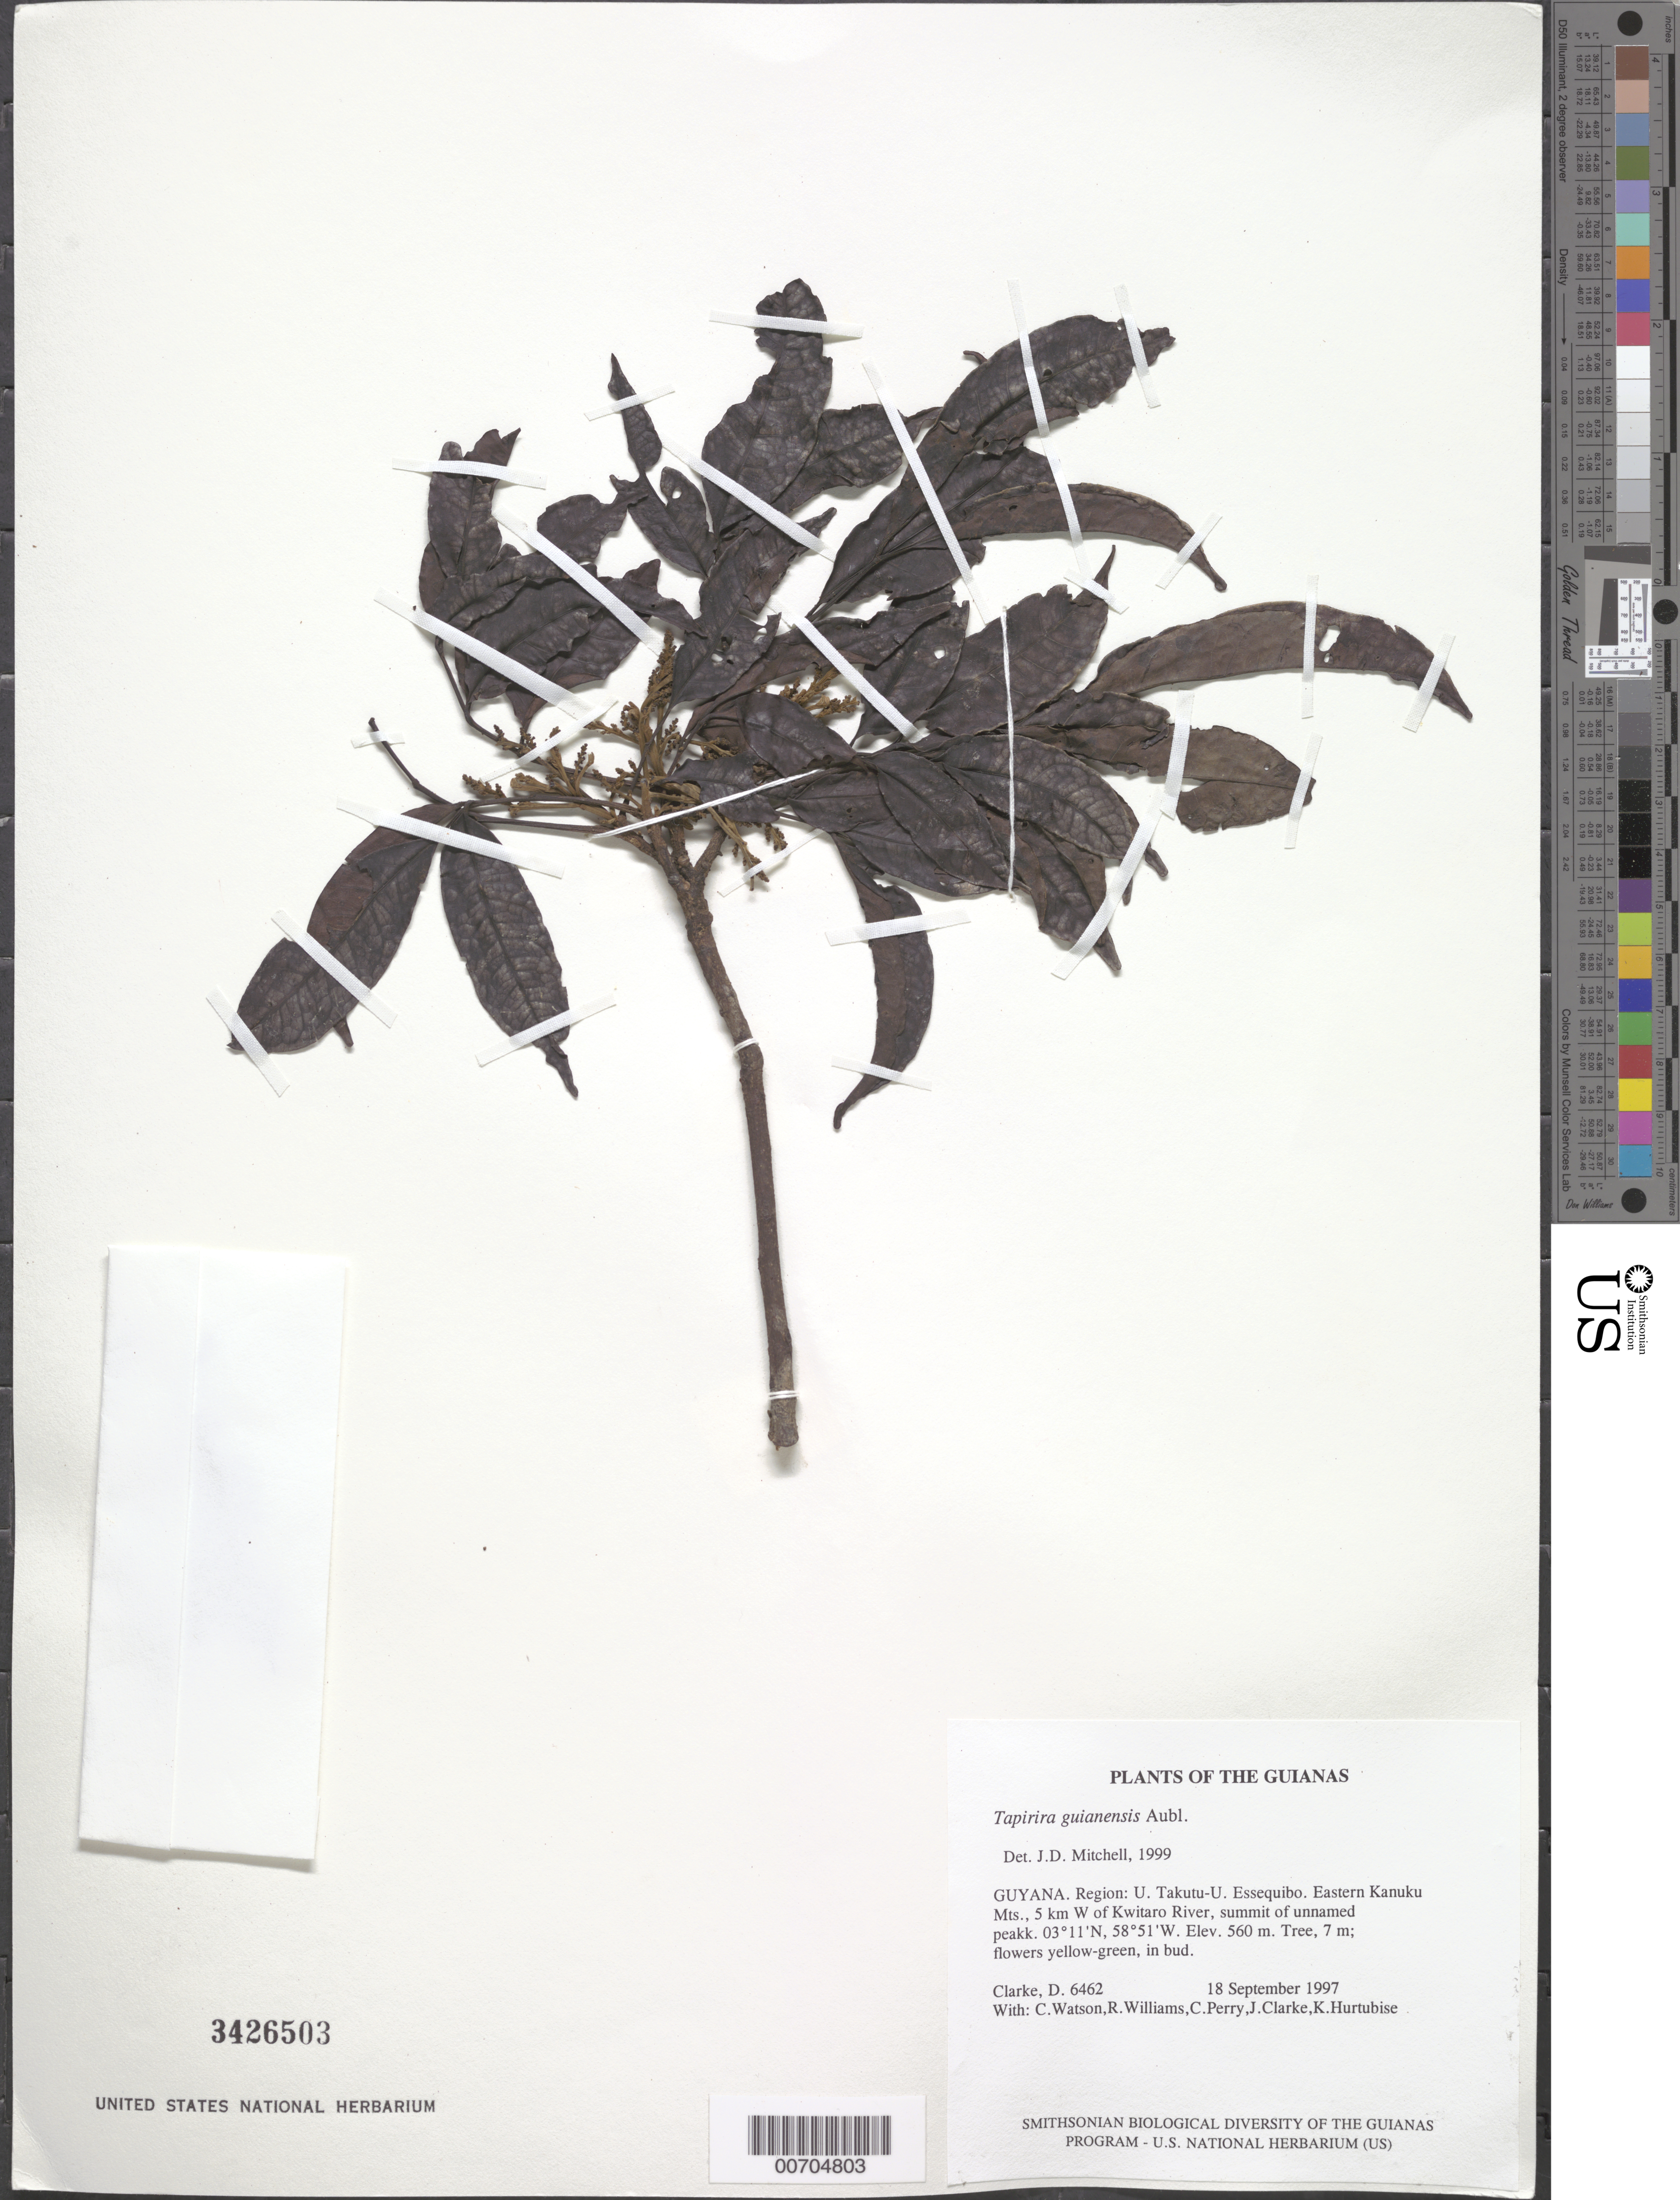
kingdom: Plantae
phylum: Tracheophyta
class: Magnoliopsida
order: Sapindales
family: Anacardiaceae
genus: Tapirira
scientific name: Tapirira guianensis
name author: Aubl.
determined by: Mitchell, John D.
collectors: H. D. Clarke, C. Watson, R. Williams, C. Perry, J. Clarke & K. Hurtubise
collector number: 6462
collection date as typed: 18 September 1997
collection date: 1997-09-18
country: Guyana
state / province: U. Takutu-U. Essequibo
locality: Eastern Kanuku Mts., 5 km W of Kwitaro River, summit of unnamed peak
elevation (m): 560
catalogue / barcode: US 3426503